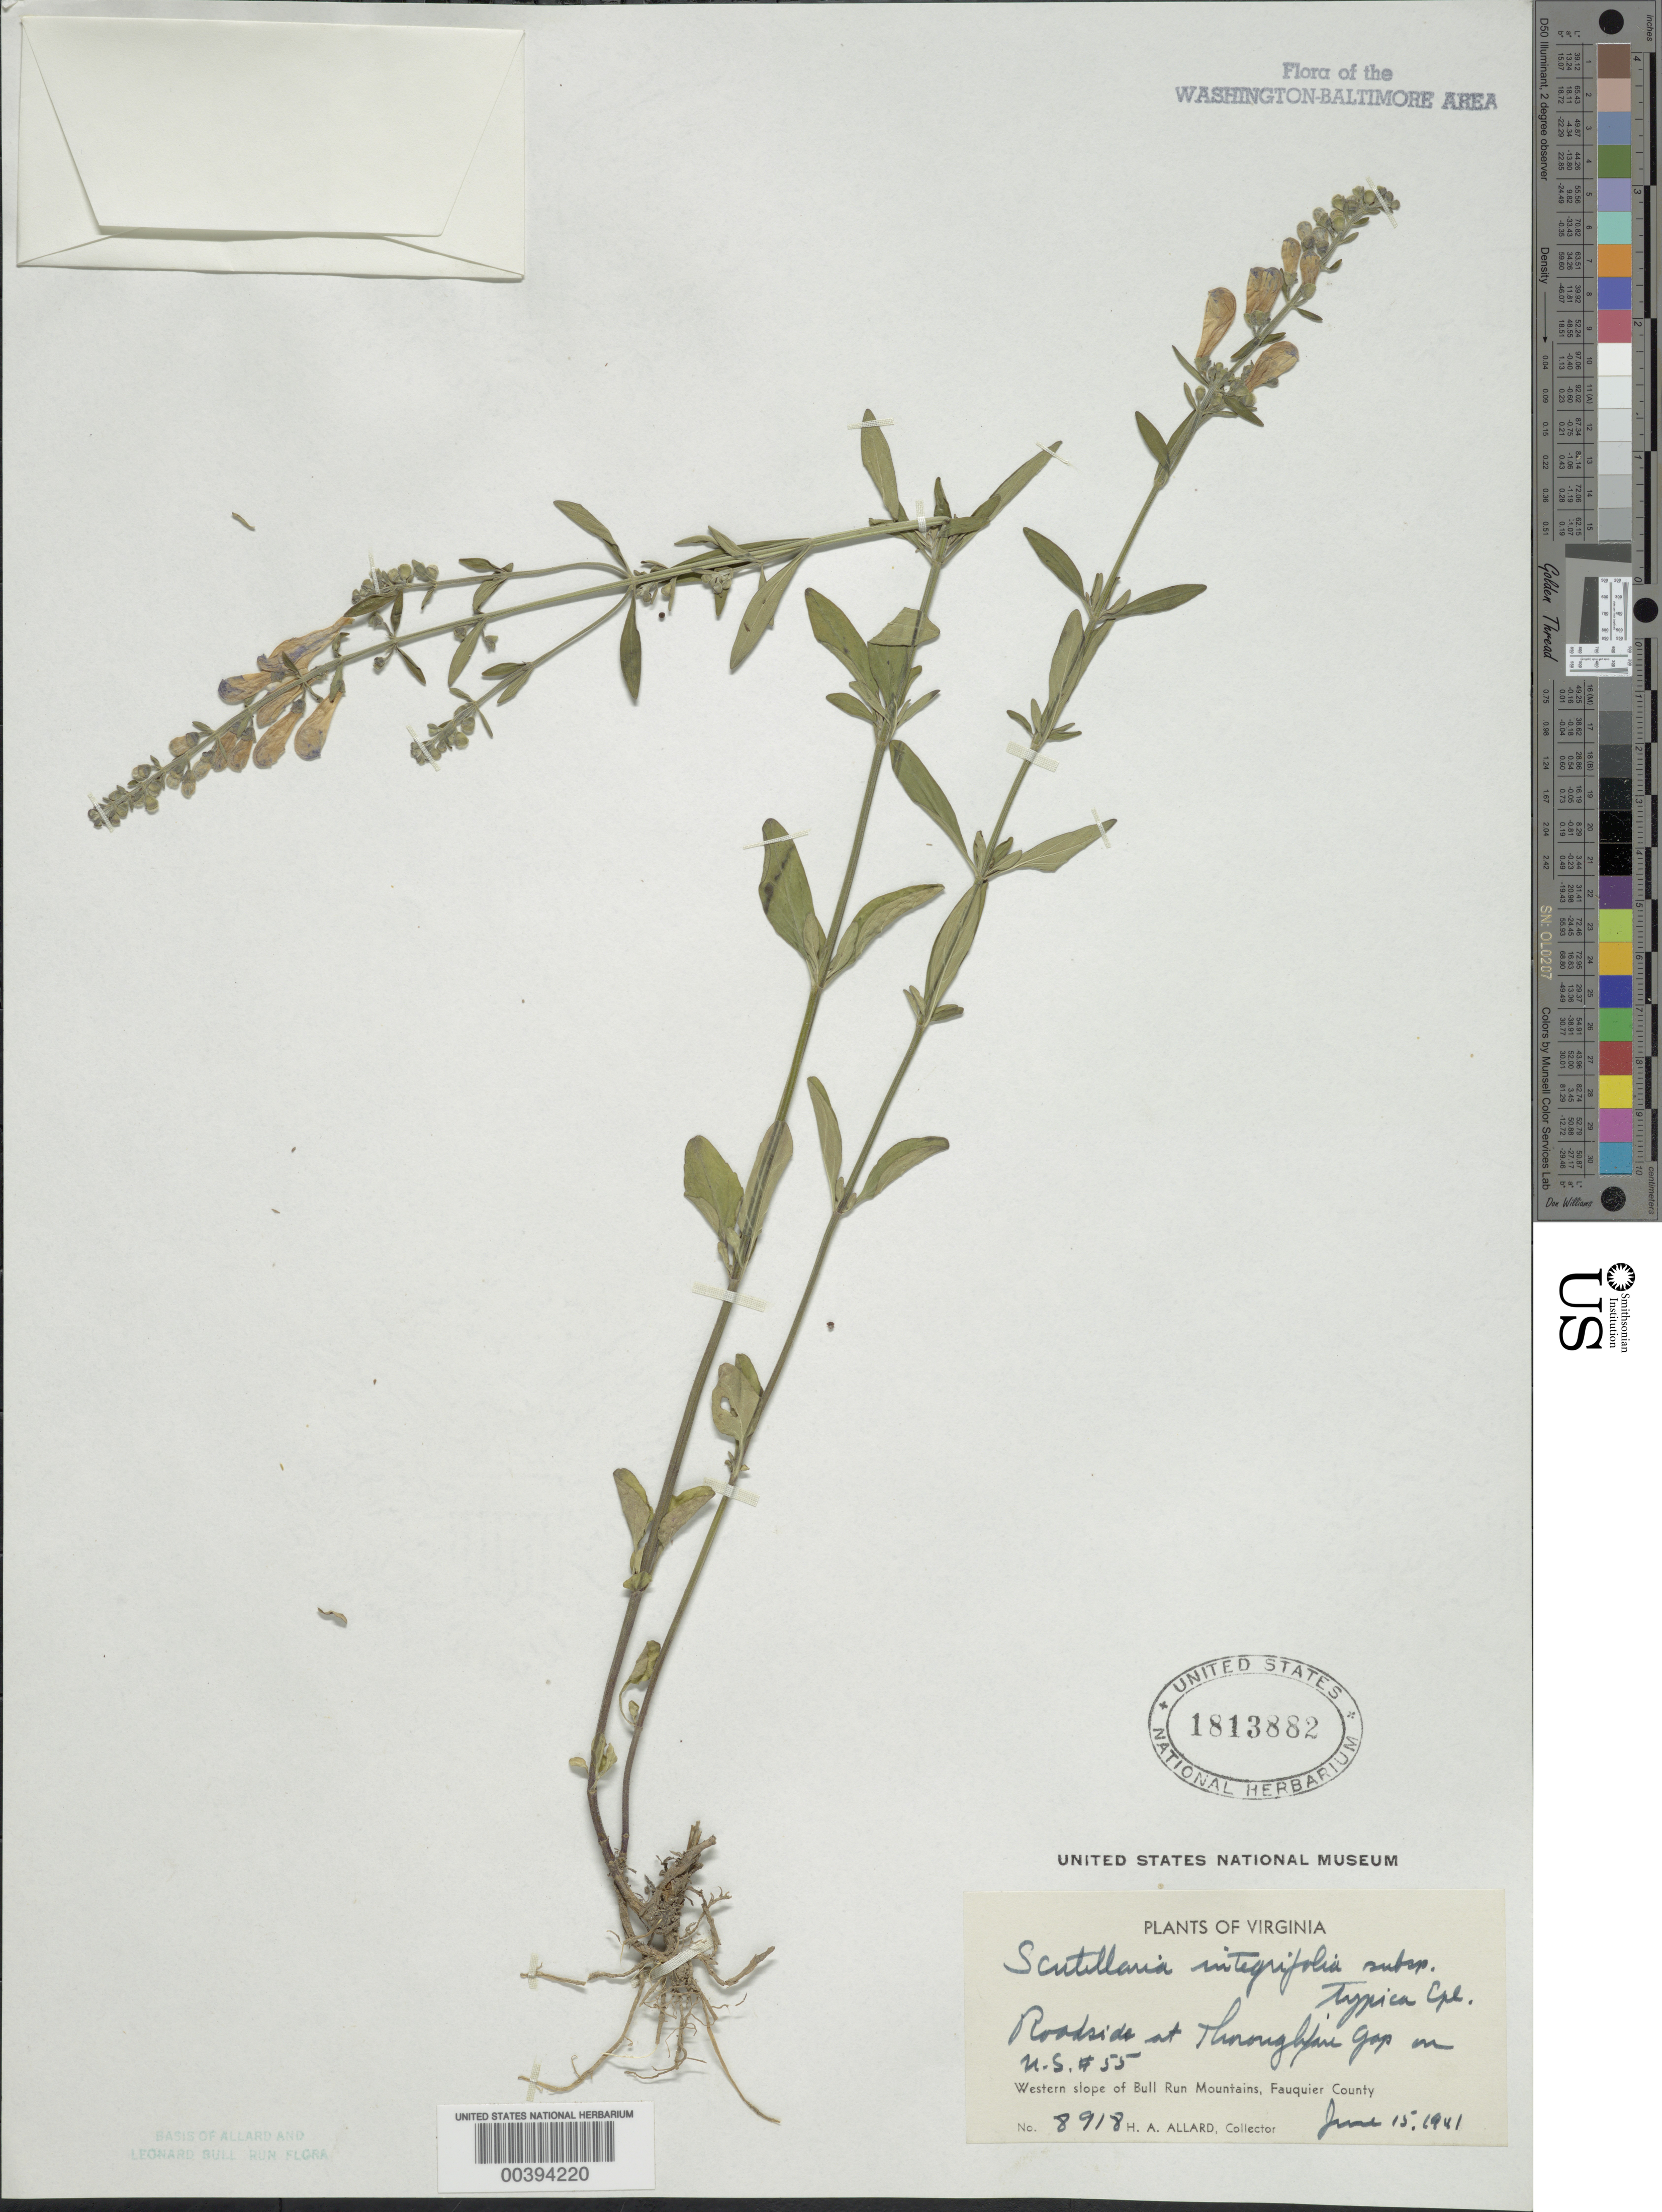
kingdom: Plantae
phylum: Tracheophyta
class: Magnoliopsida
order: Lamiales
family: Lamiaceae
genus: Scutellaria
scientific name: Scutellaria integrifolia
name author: L.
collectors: H. A. Allard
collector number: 8918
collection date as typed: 15 Jun 1941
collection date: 1941-06-15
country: United States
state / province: Virginia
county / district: Fauquier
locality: Thorofare Gap on US 55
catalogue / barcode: US 1813882